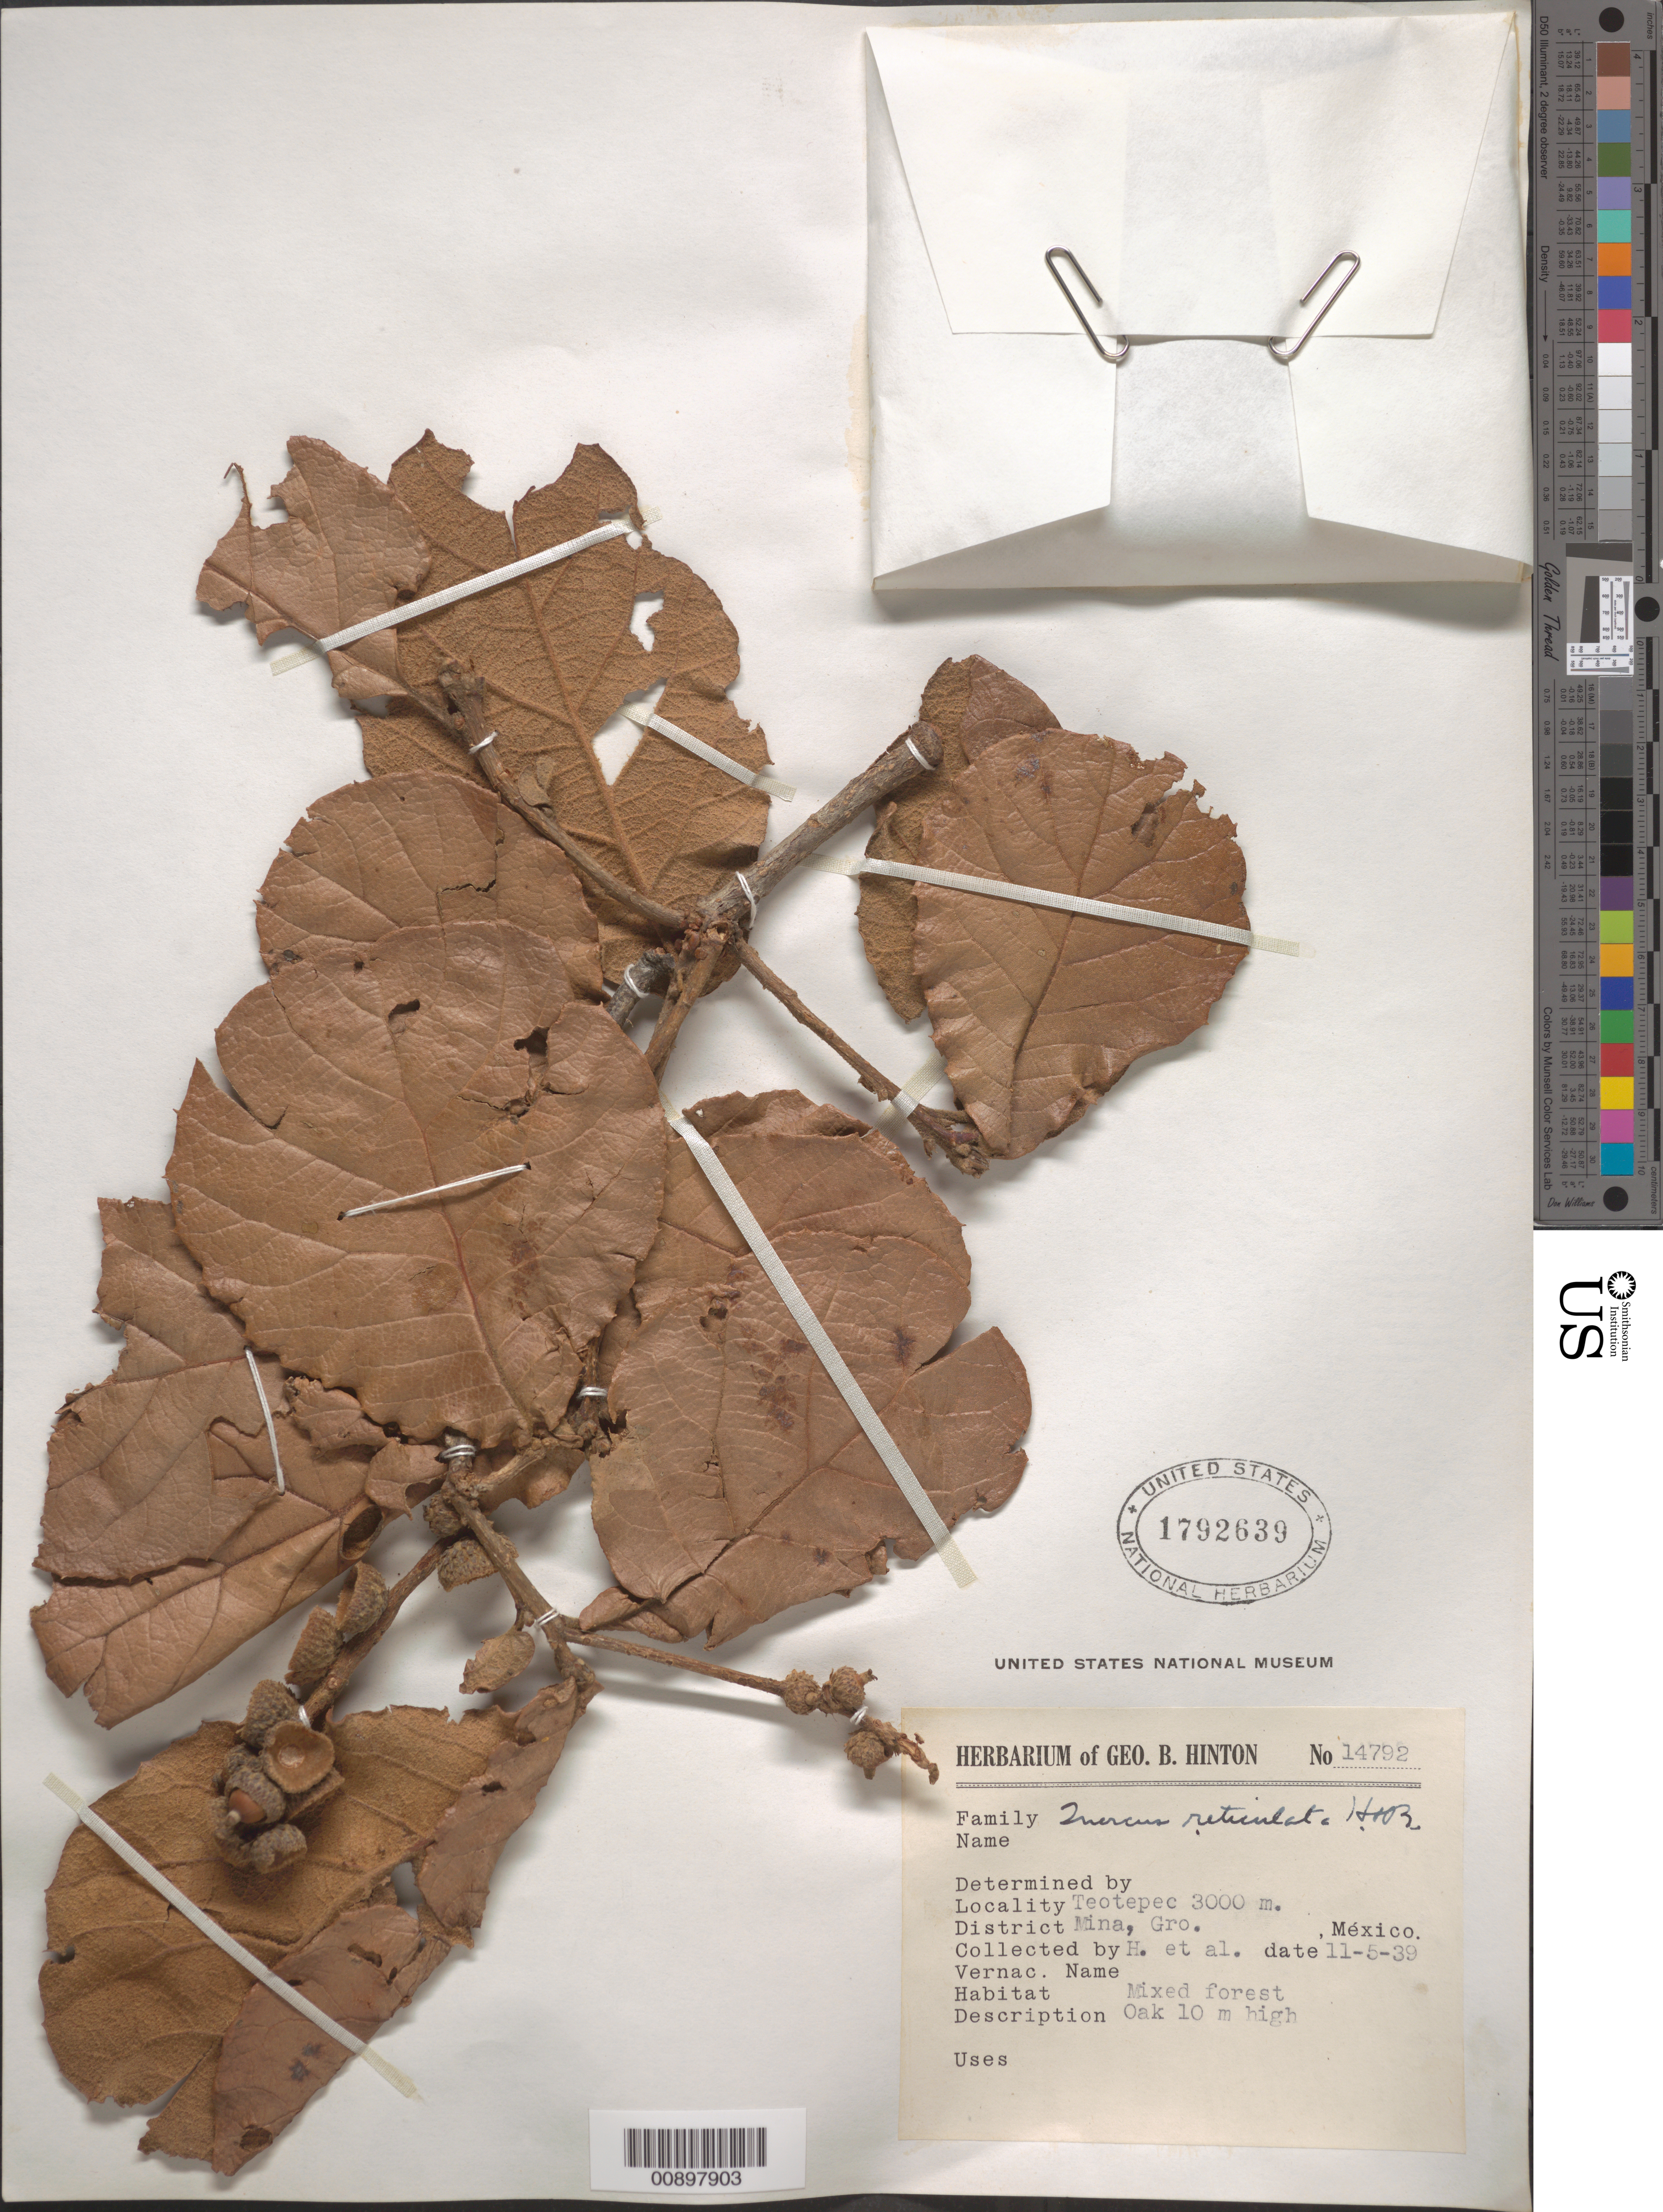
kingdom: Plantae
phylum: Tracheophyta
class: Magnoliopsida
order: Fagales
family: Fagaceae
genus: Quercus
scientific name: Quercus reticulata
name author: Humb. & Bonpl.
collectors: G. B. Hinton & et al.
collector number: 14792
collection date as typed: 05 Nov 1939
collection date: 1939-11-05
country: Mexico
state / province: Guerrero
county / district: Mina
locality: Teotepec, District Mina, State of Guerrero.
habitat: Mixed forest.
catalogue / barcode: US 1792639